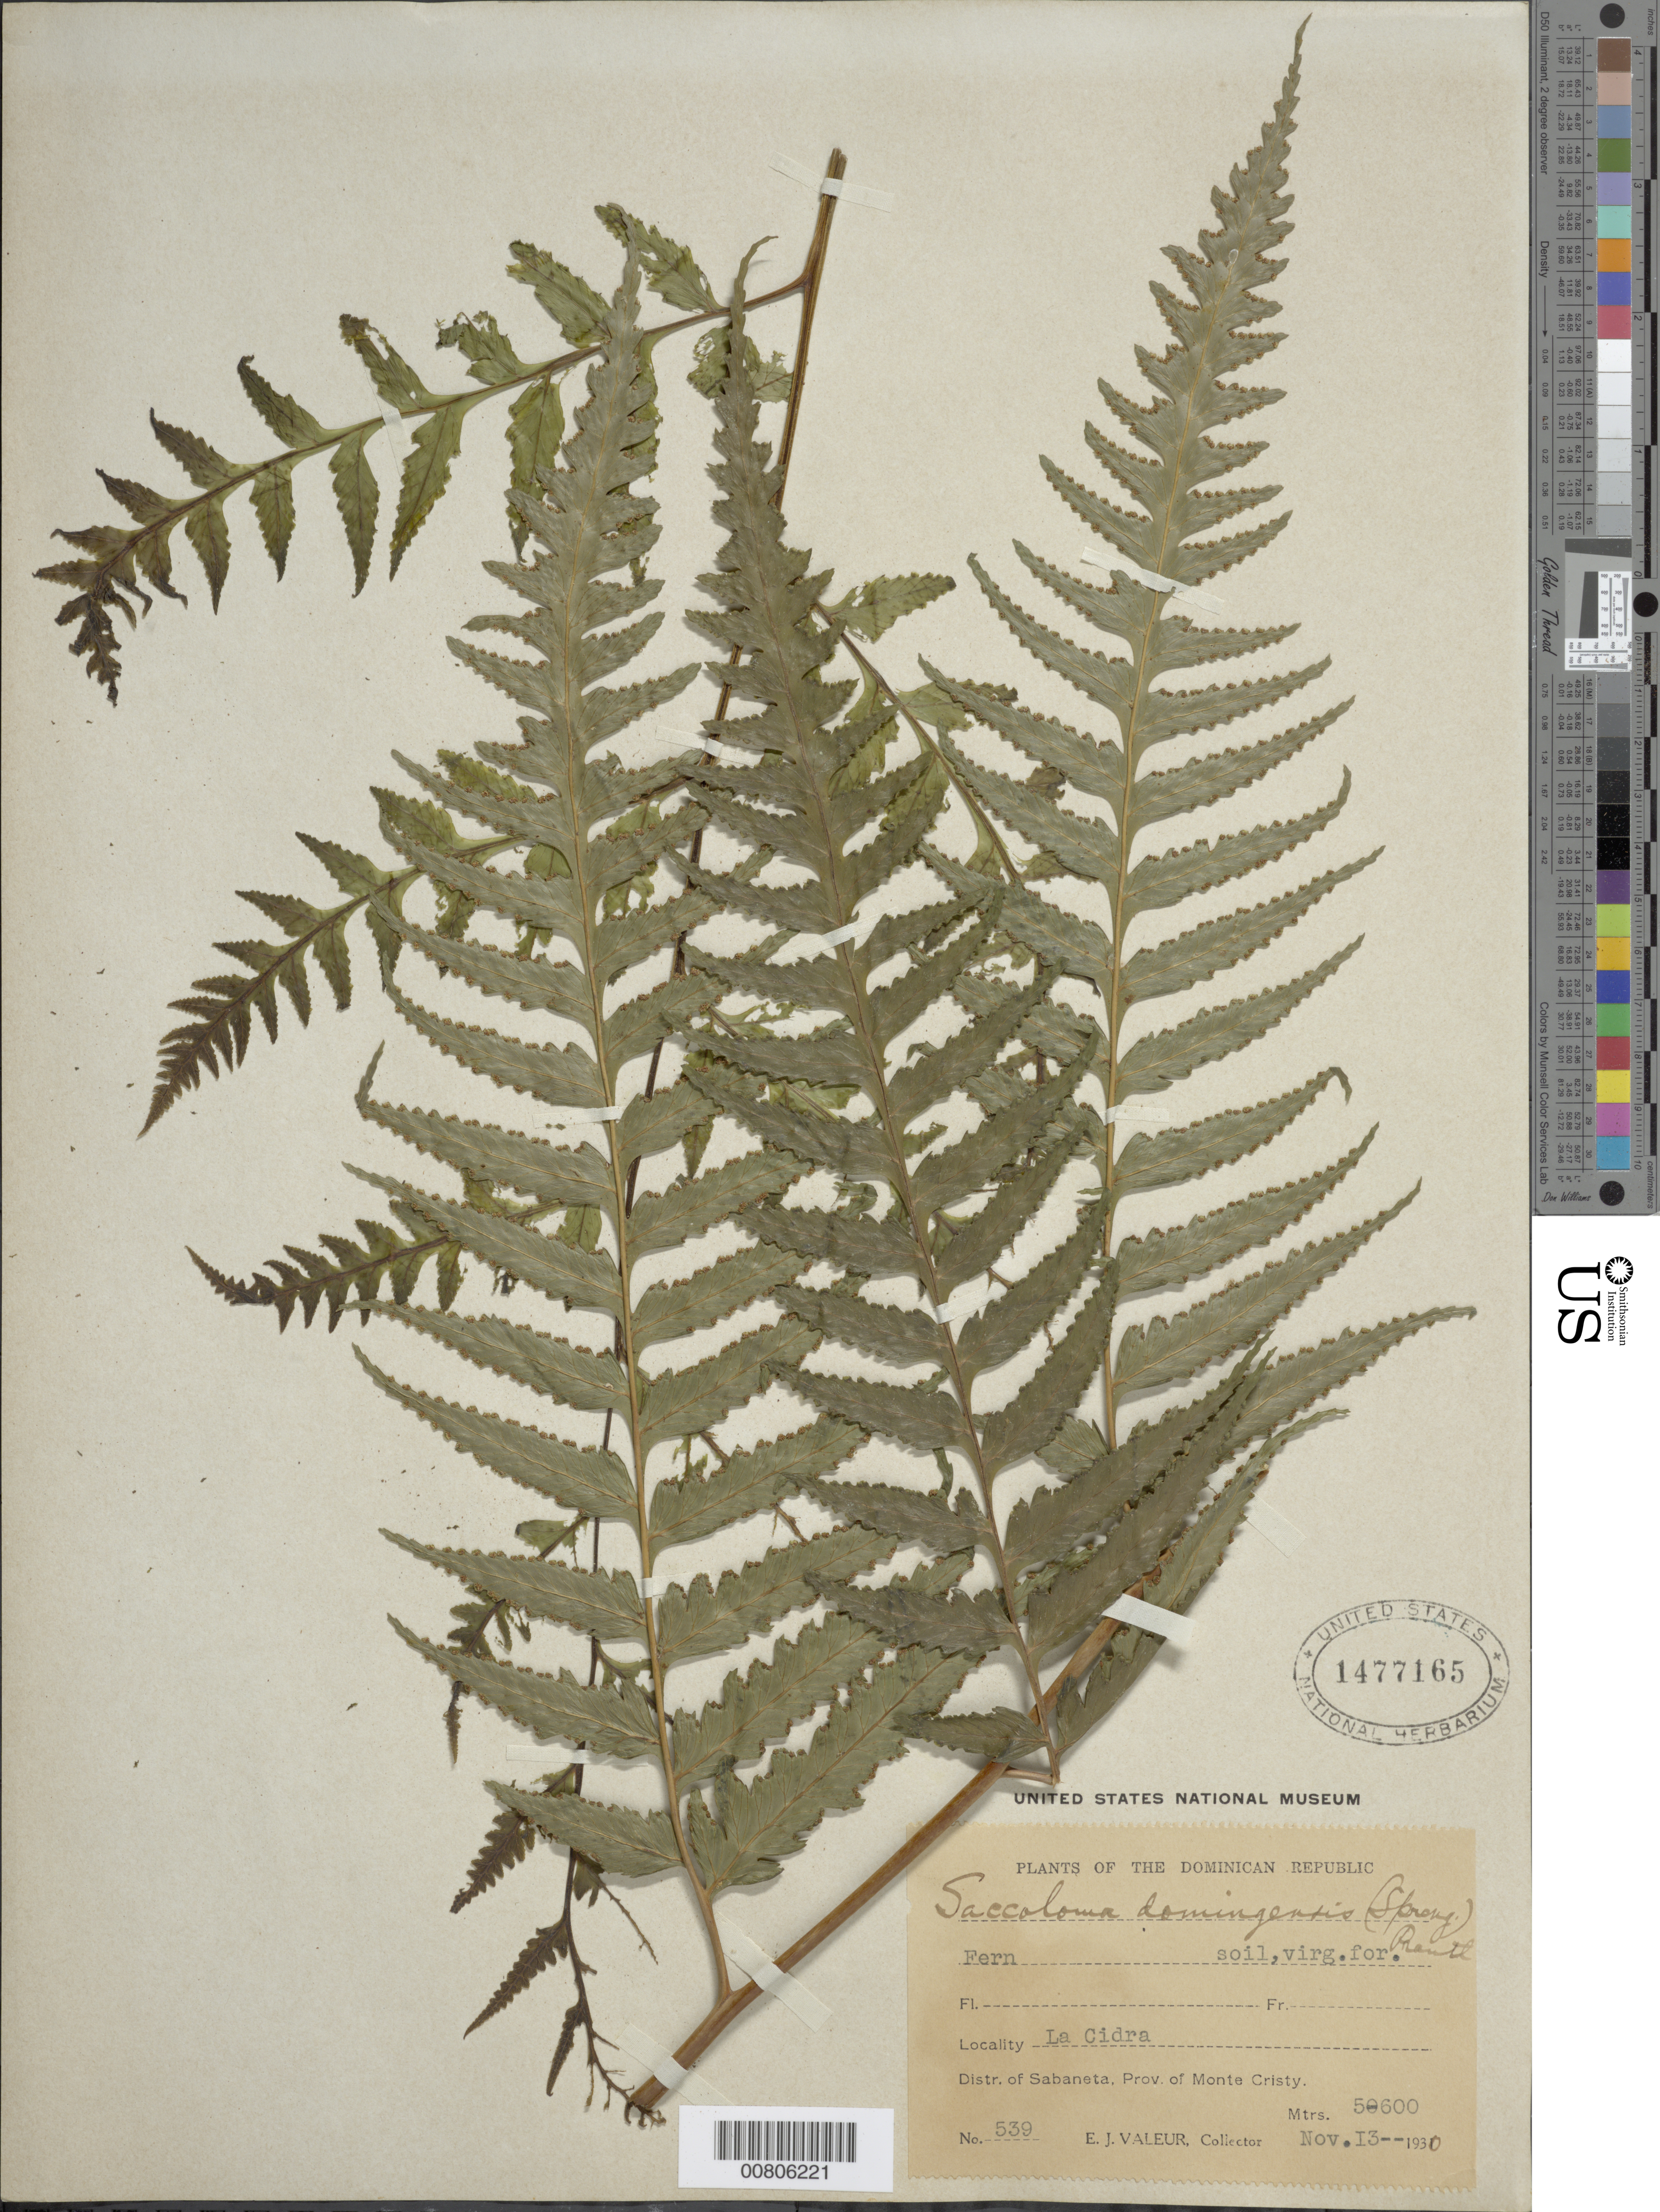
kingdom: Plantae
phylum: Tracheophyta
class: Polypodiopsida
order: Polypodiales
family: Saccolomataceae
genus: Saccoloma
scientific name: Saccoloma domingense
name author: (Spreng.) C. Chr.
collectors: E. Valeur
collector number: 539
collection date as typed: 13 Nov 1930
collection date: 1930-11-13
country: Dominican Republic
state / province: Monte Cristi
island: Hispaniola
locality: Dist. Sabaneta, La Cidra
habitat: Virgin forest, soil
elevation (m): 600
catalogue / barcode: US 1477165